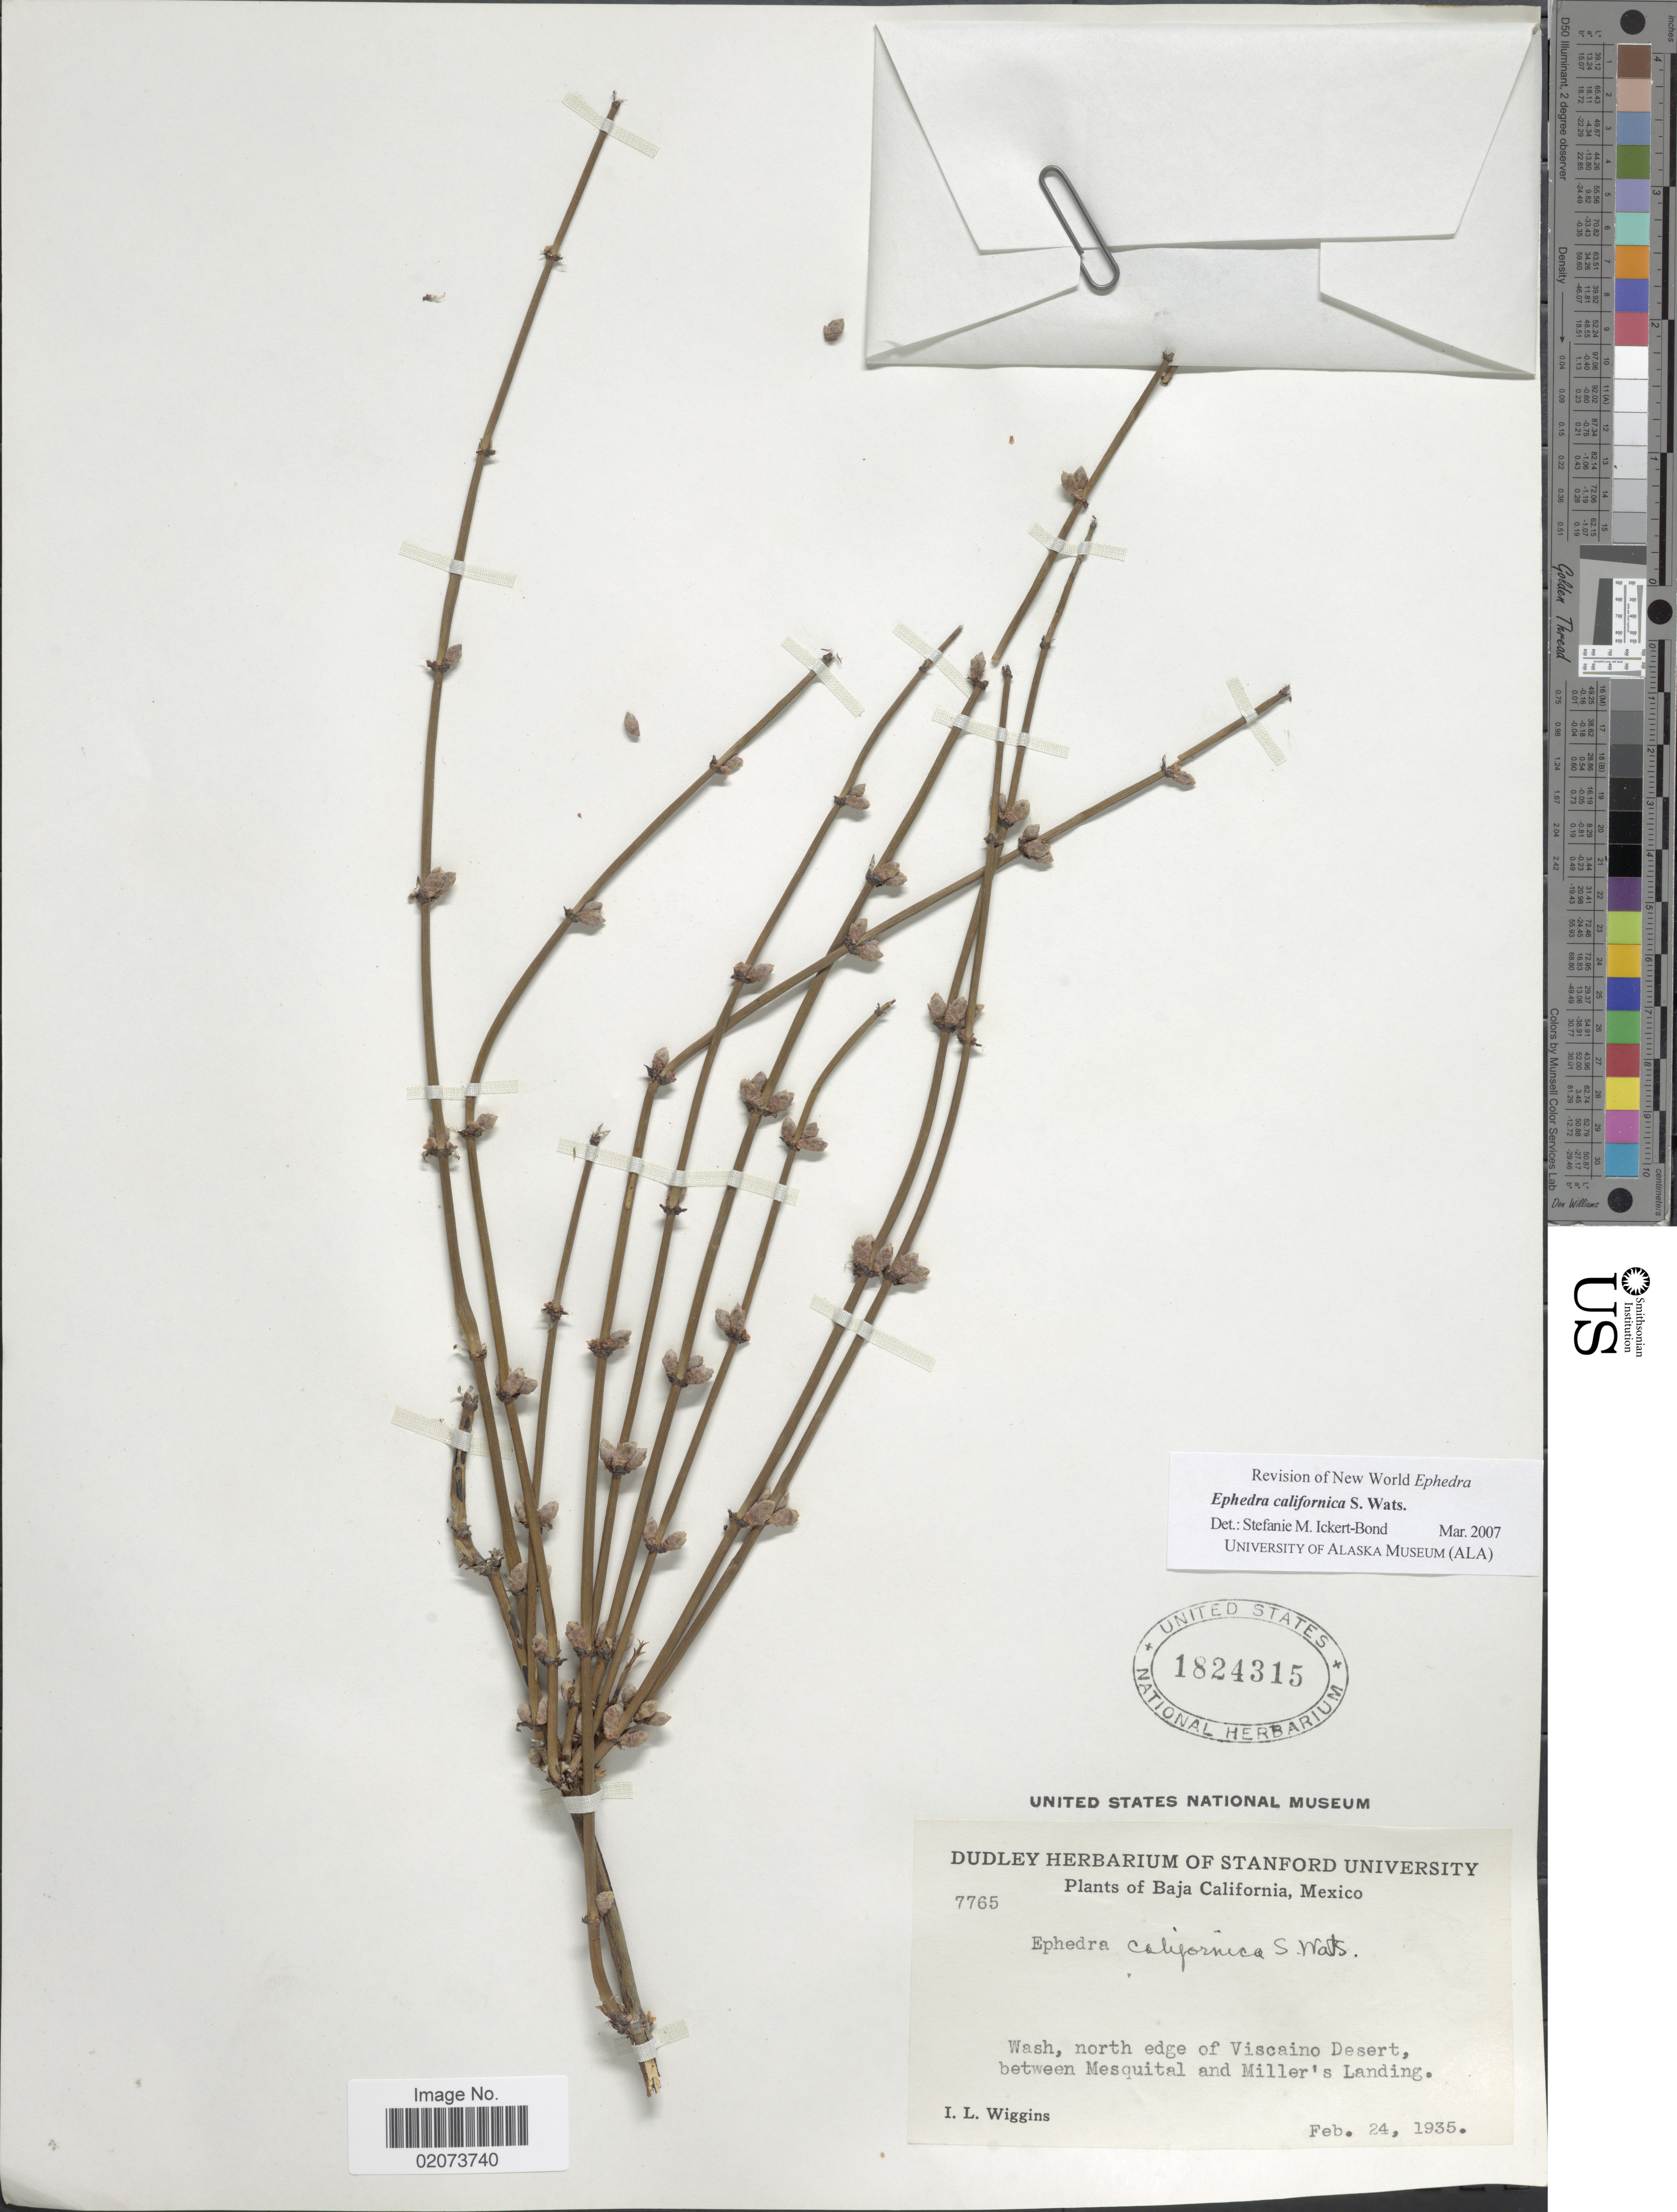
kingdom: Plantae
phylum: Tracheophyta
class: Gnetopsida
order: Ephedrales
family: Ephedraceae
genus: Ephedra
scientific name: Ephedra californica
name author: S. Watson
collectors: I. L. Wiggins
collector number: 7765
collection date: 1935-02-24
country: Mexico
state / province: Baja California Norte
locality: Baja California, Mexico, Wash, north of edge of Viscaino Desert, between Mesquital and Miller's Landing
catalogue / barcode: US 1824315